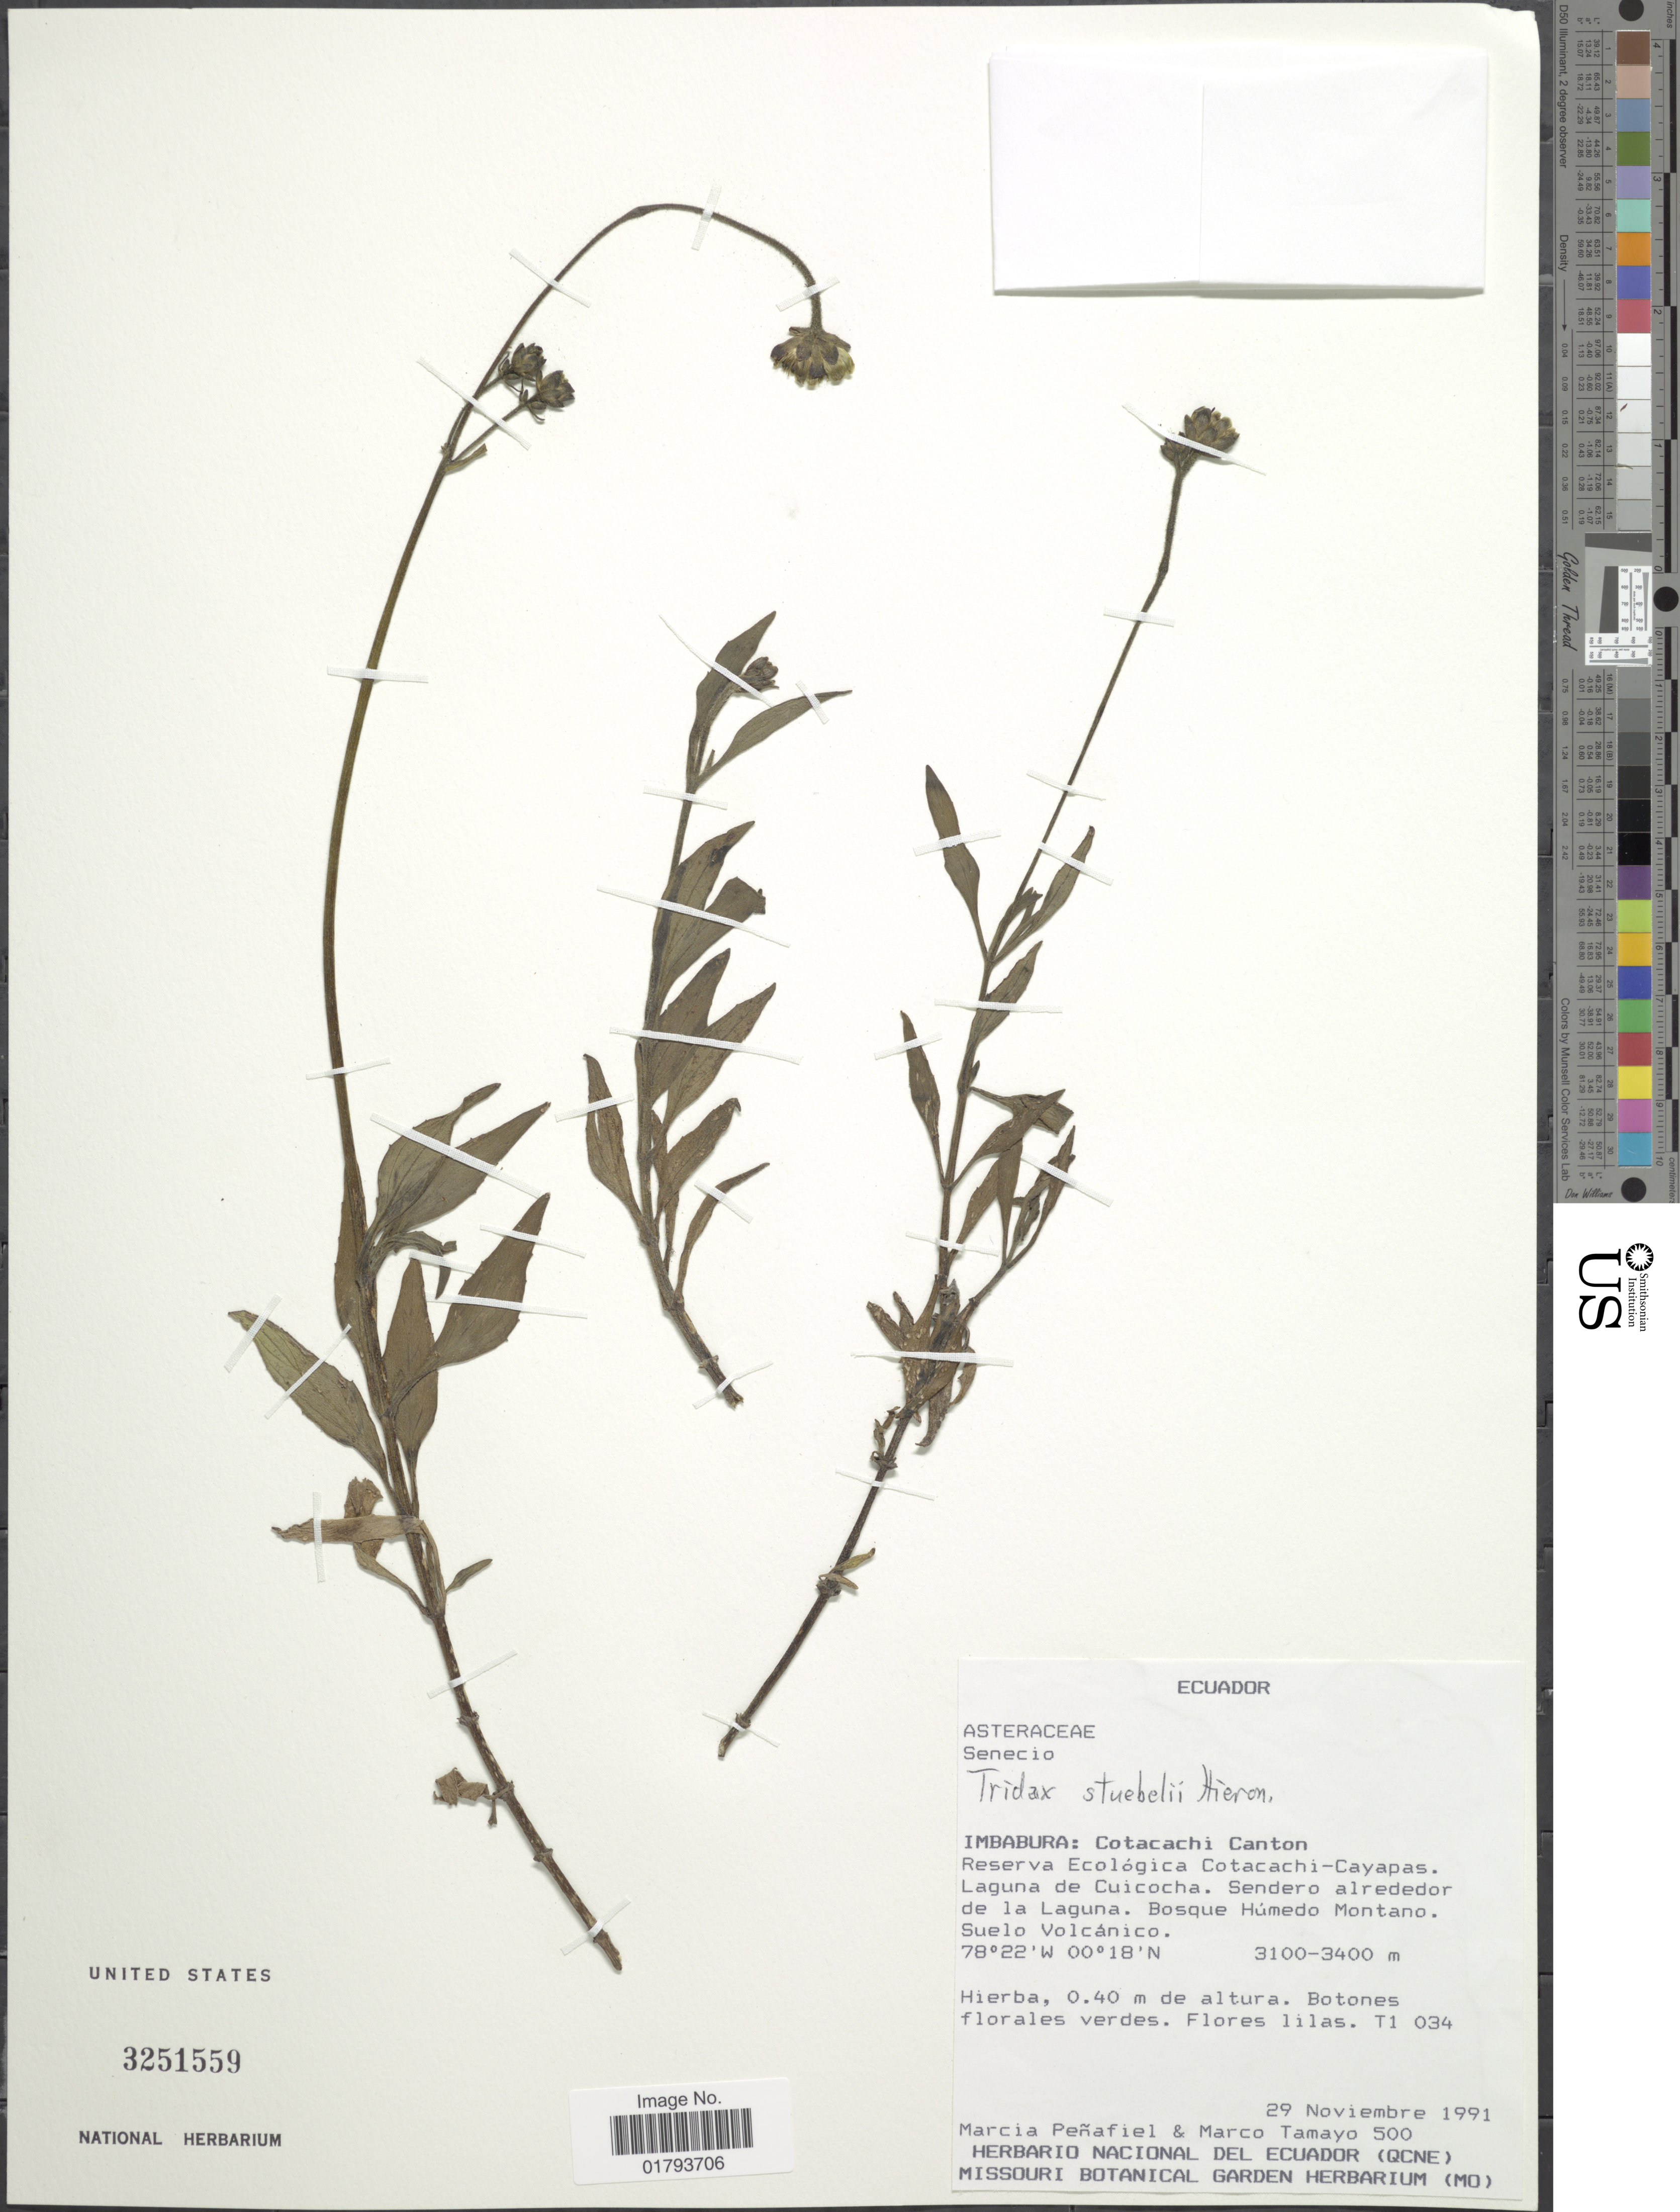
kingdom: Plantae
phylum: Tracheophyta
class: Magnoliopsida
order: Asterales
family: Asteraceae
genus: Tridax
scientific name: Tridax stuebelii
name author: Hieron.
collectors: M. Penafiel & M. Tamayo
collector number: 500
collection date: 1991-11-29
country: Ecuador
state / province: Imbabura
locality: Cotacachi Canton, Reserva Ecológica Cotacachi - Cayapas. Laguna de Cuicocha. Sendero alrededor de la Laguna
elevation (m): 3100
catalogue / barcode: US 3251559